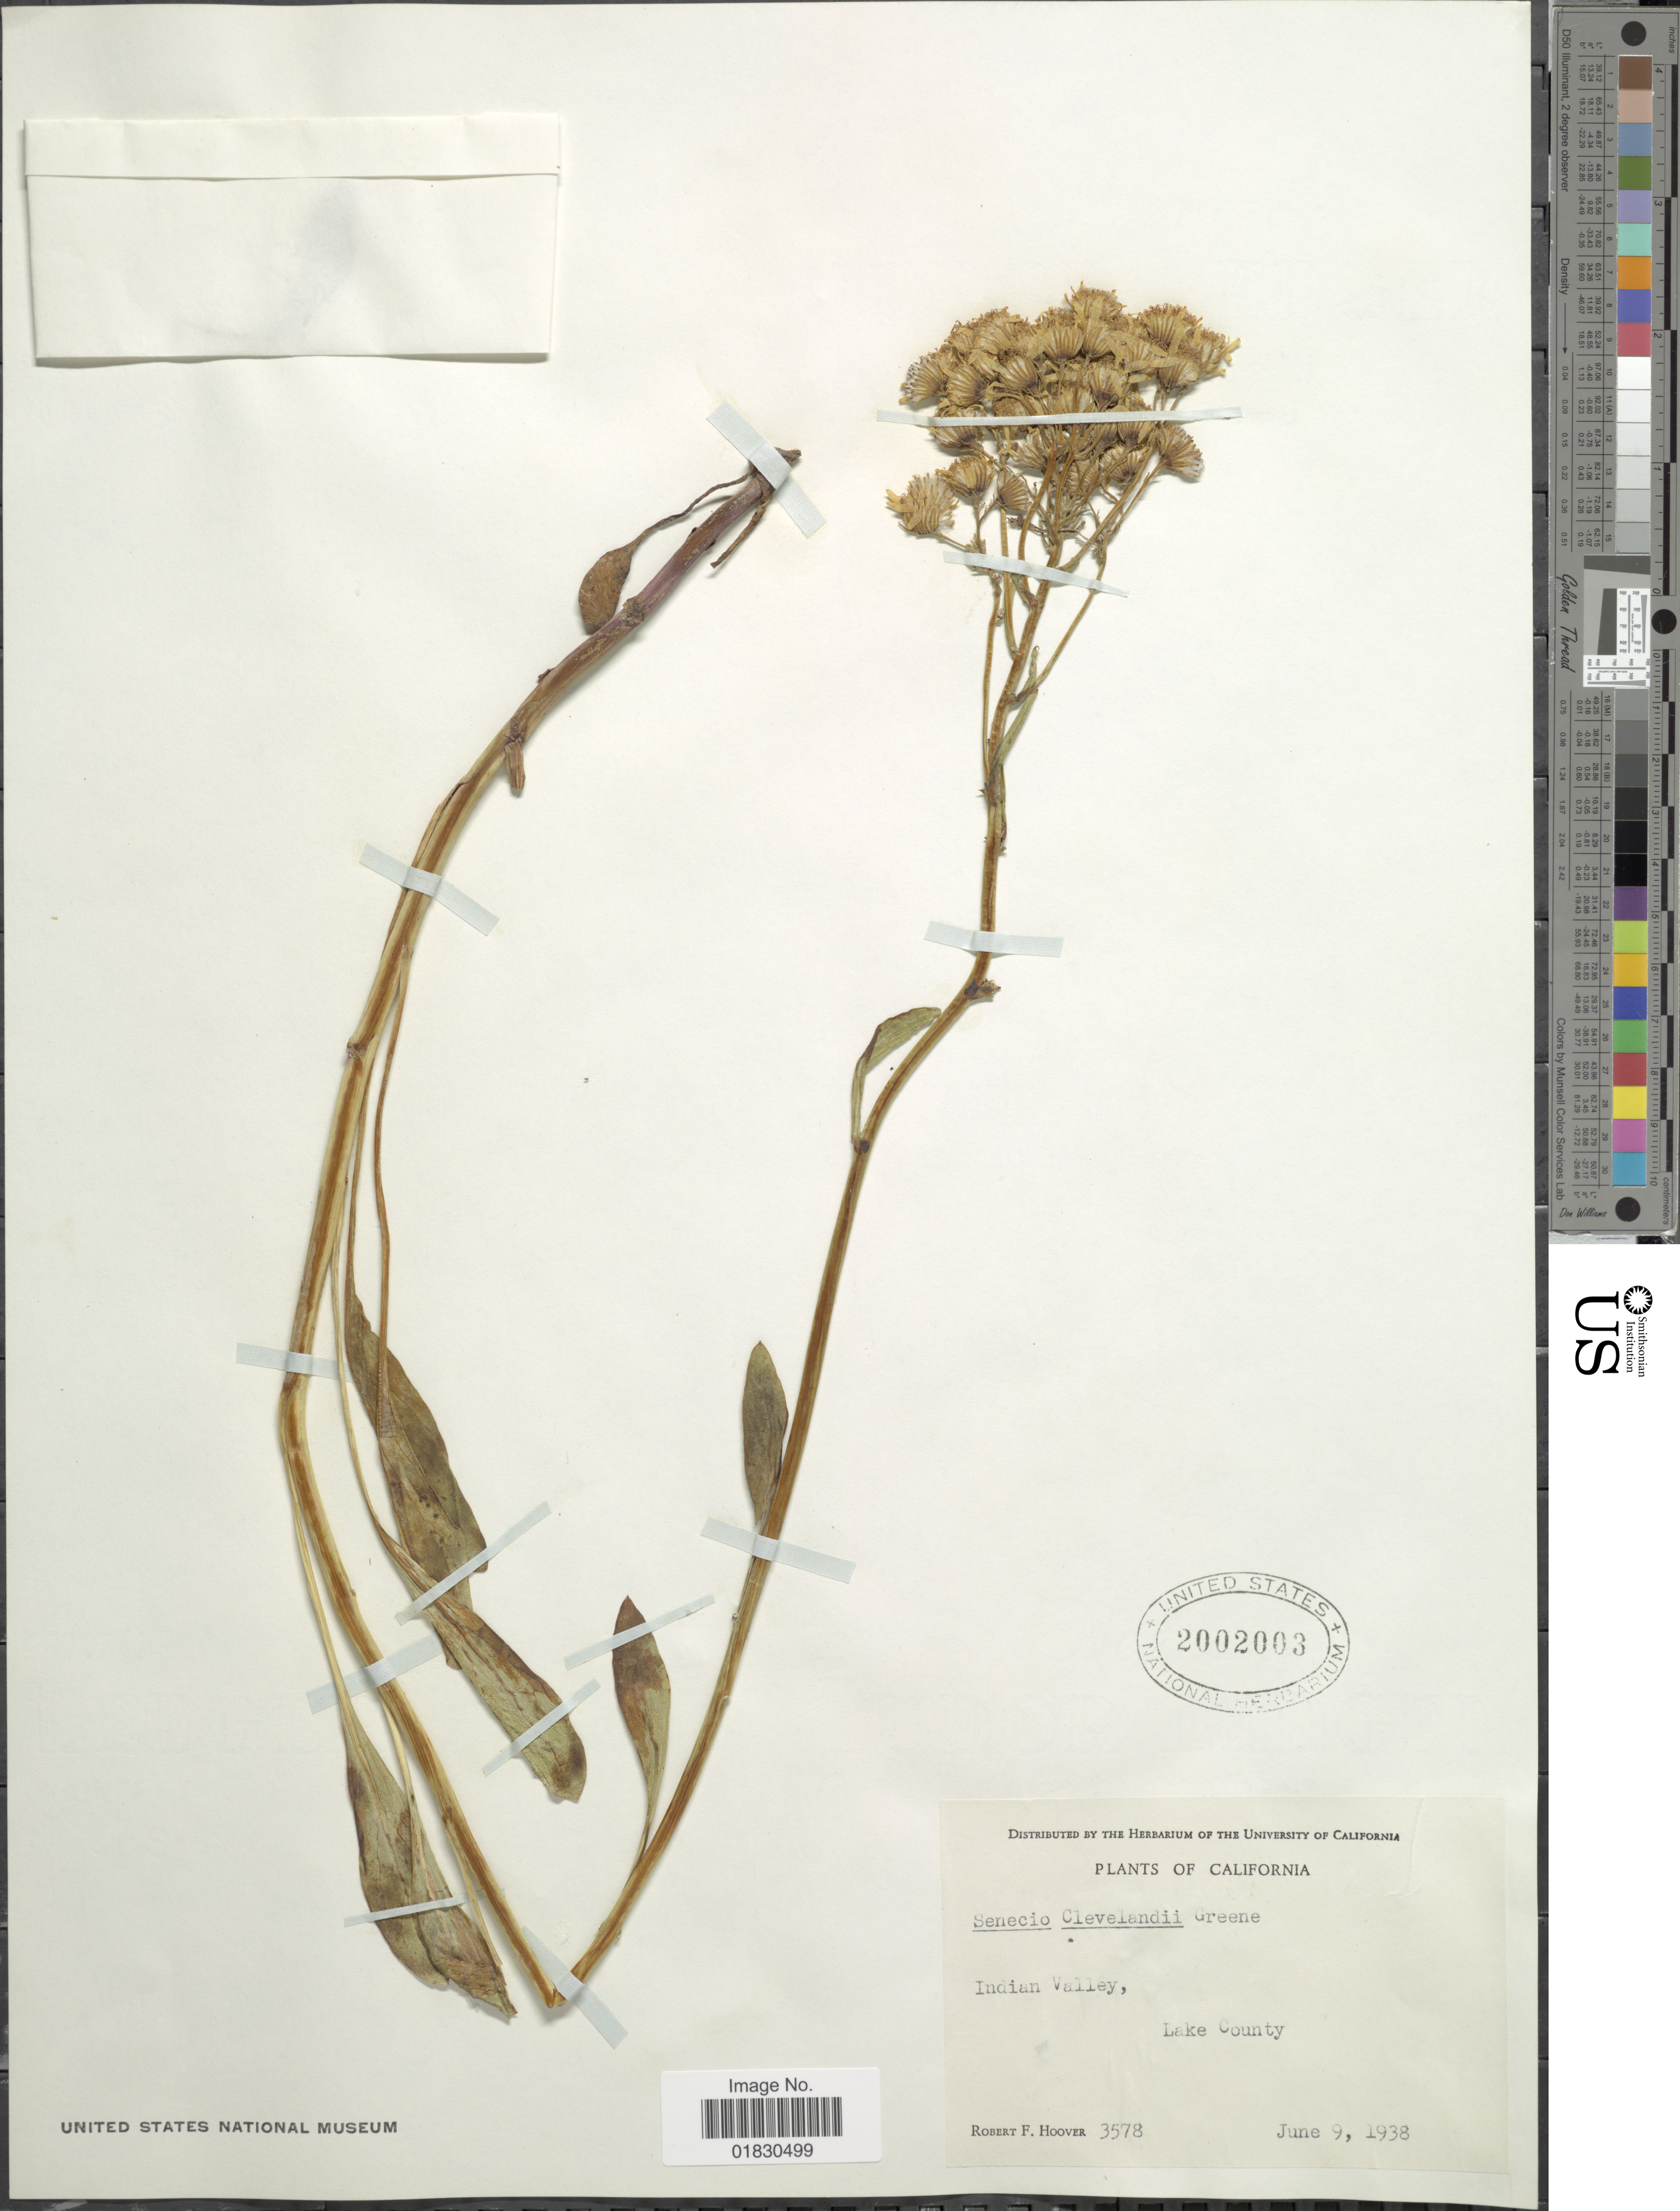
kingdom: Plantae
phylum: Tracheophyta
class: Magnoliopsida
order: Asterales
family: Asteraceae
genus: Packera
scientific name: Packera clevelandii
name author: (Greene) W.A. Weber & Á. Löve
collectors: R. F. Hoover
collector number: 3578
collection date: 1938-06-09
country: United States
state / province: California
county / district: Lake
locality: Indian Valley, Lake County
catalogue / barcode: US 2002003